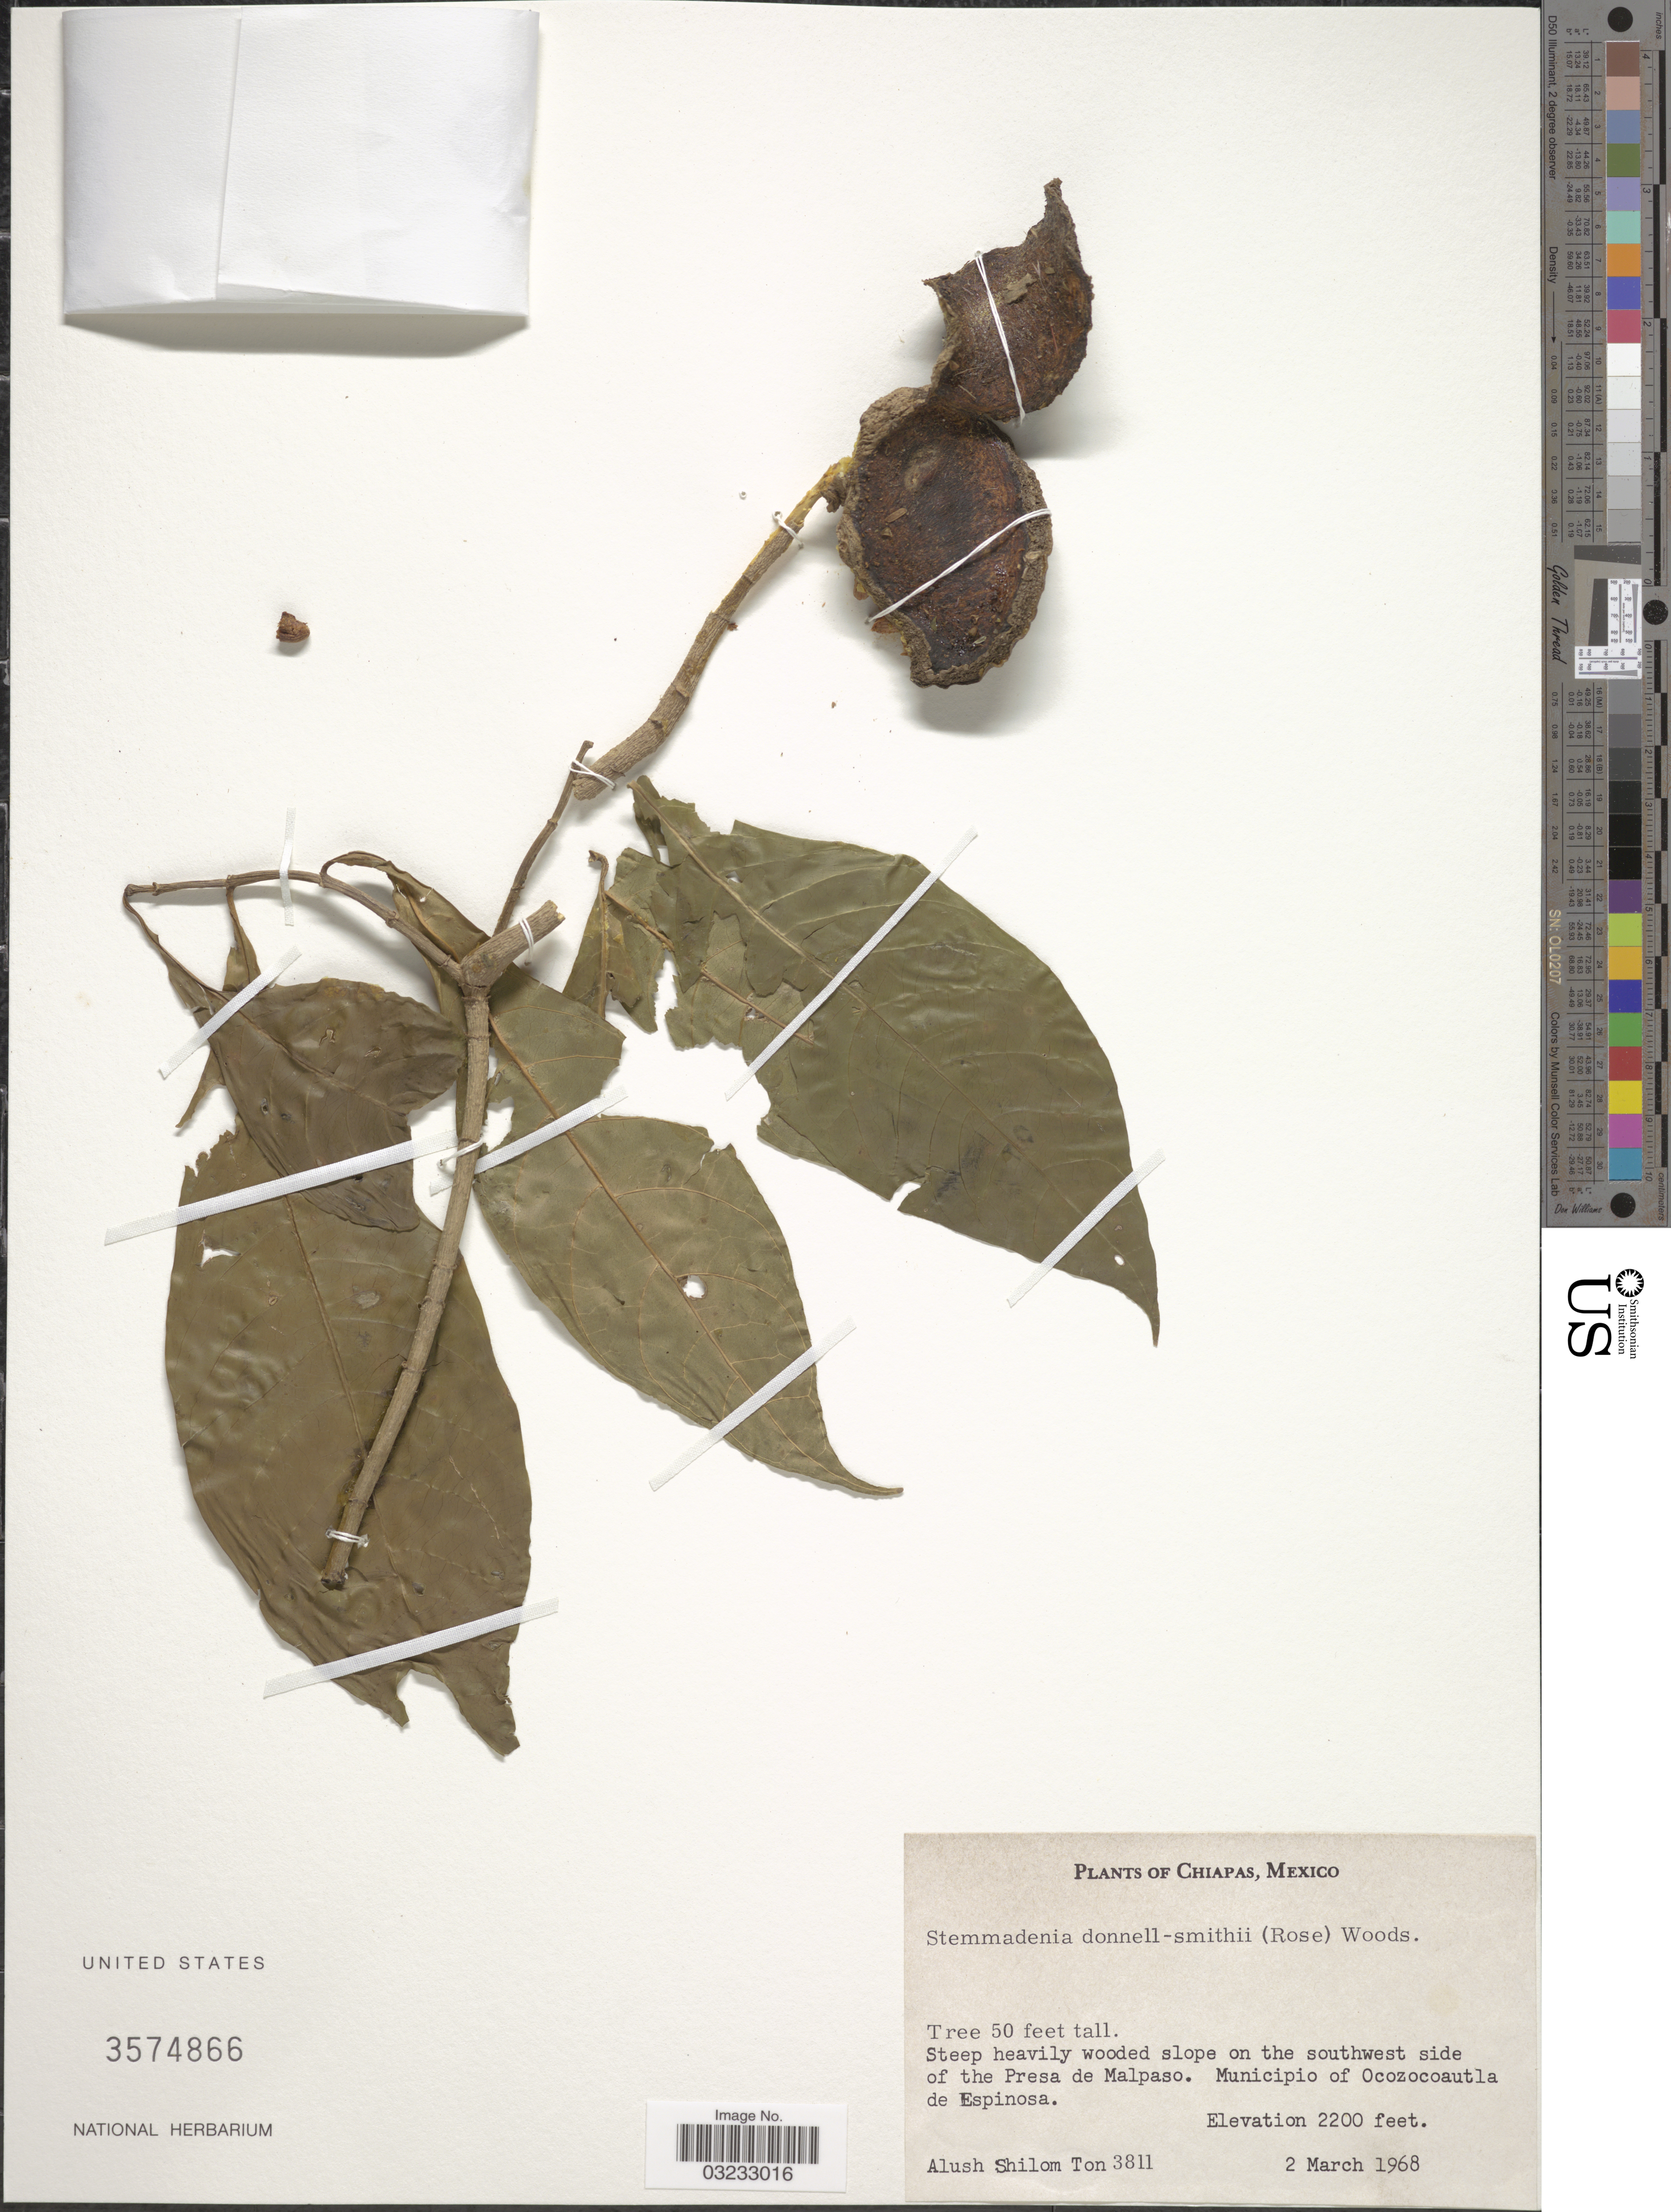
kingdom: Plantae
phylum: Tracheophyta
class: Magnoliopsida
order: Gentianales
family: Apocynaceae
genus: Stemmadenia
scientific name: Stemmadenia donnell-smithii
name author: (Rose ex Donn. Sm.) Woodson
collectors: A. M. Ton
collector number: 3811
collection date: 1968-03-02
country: Mexico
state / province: Chiapas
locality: Steep heavily wooded slope on the southwest side of the Presa de Malpaso, Municipio of Ocozocoautla de Espinosa.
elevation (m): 671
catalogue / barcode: US 3574866